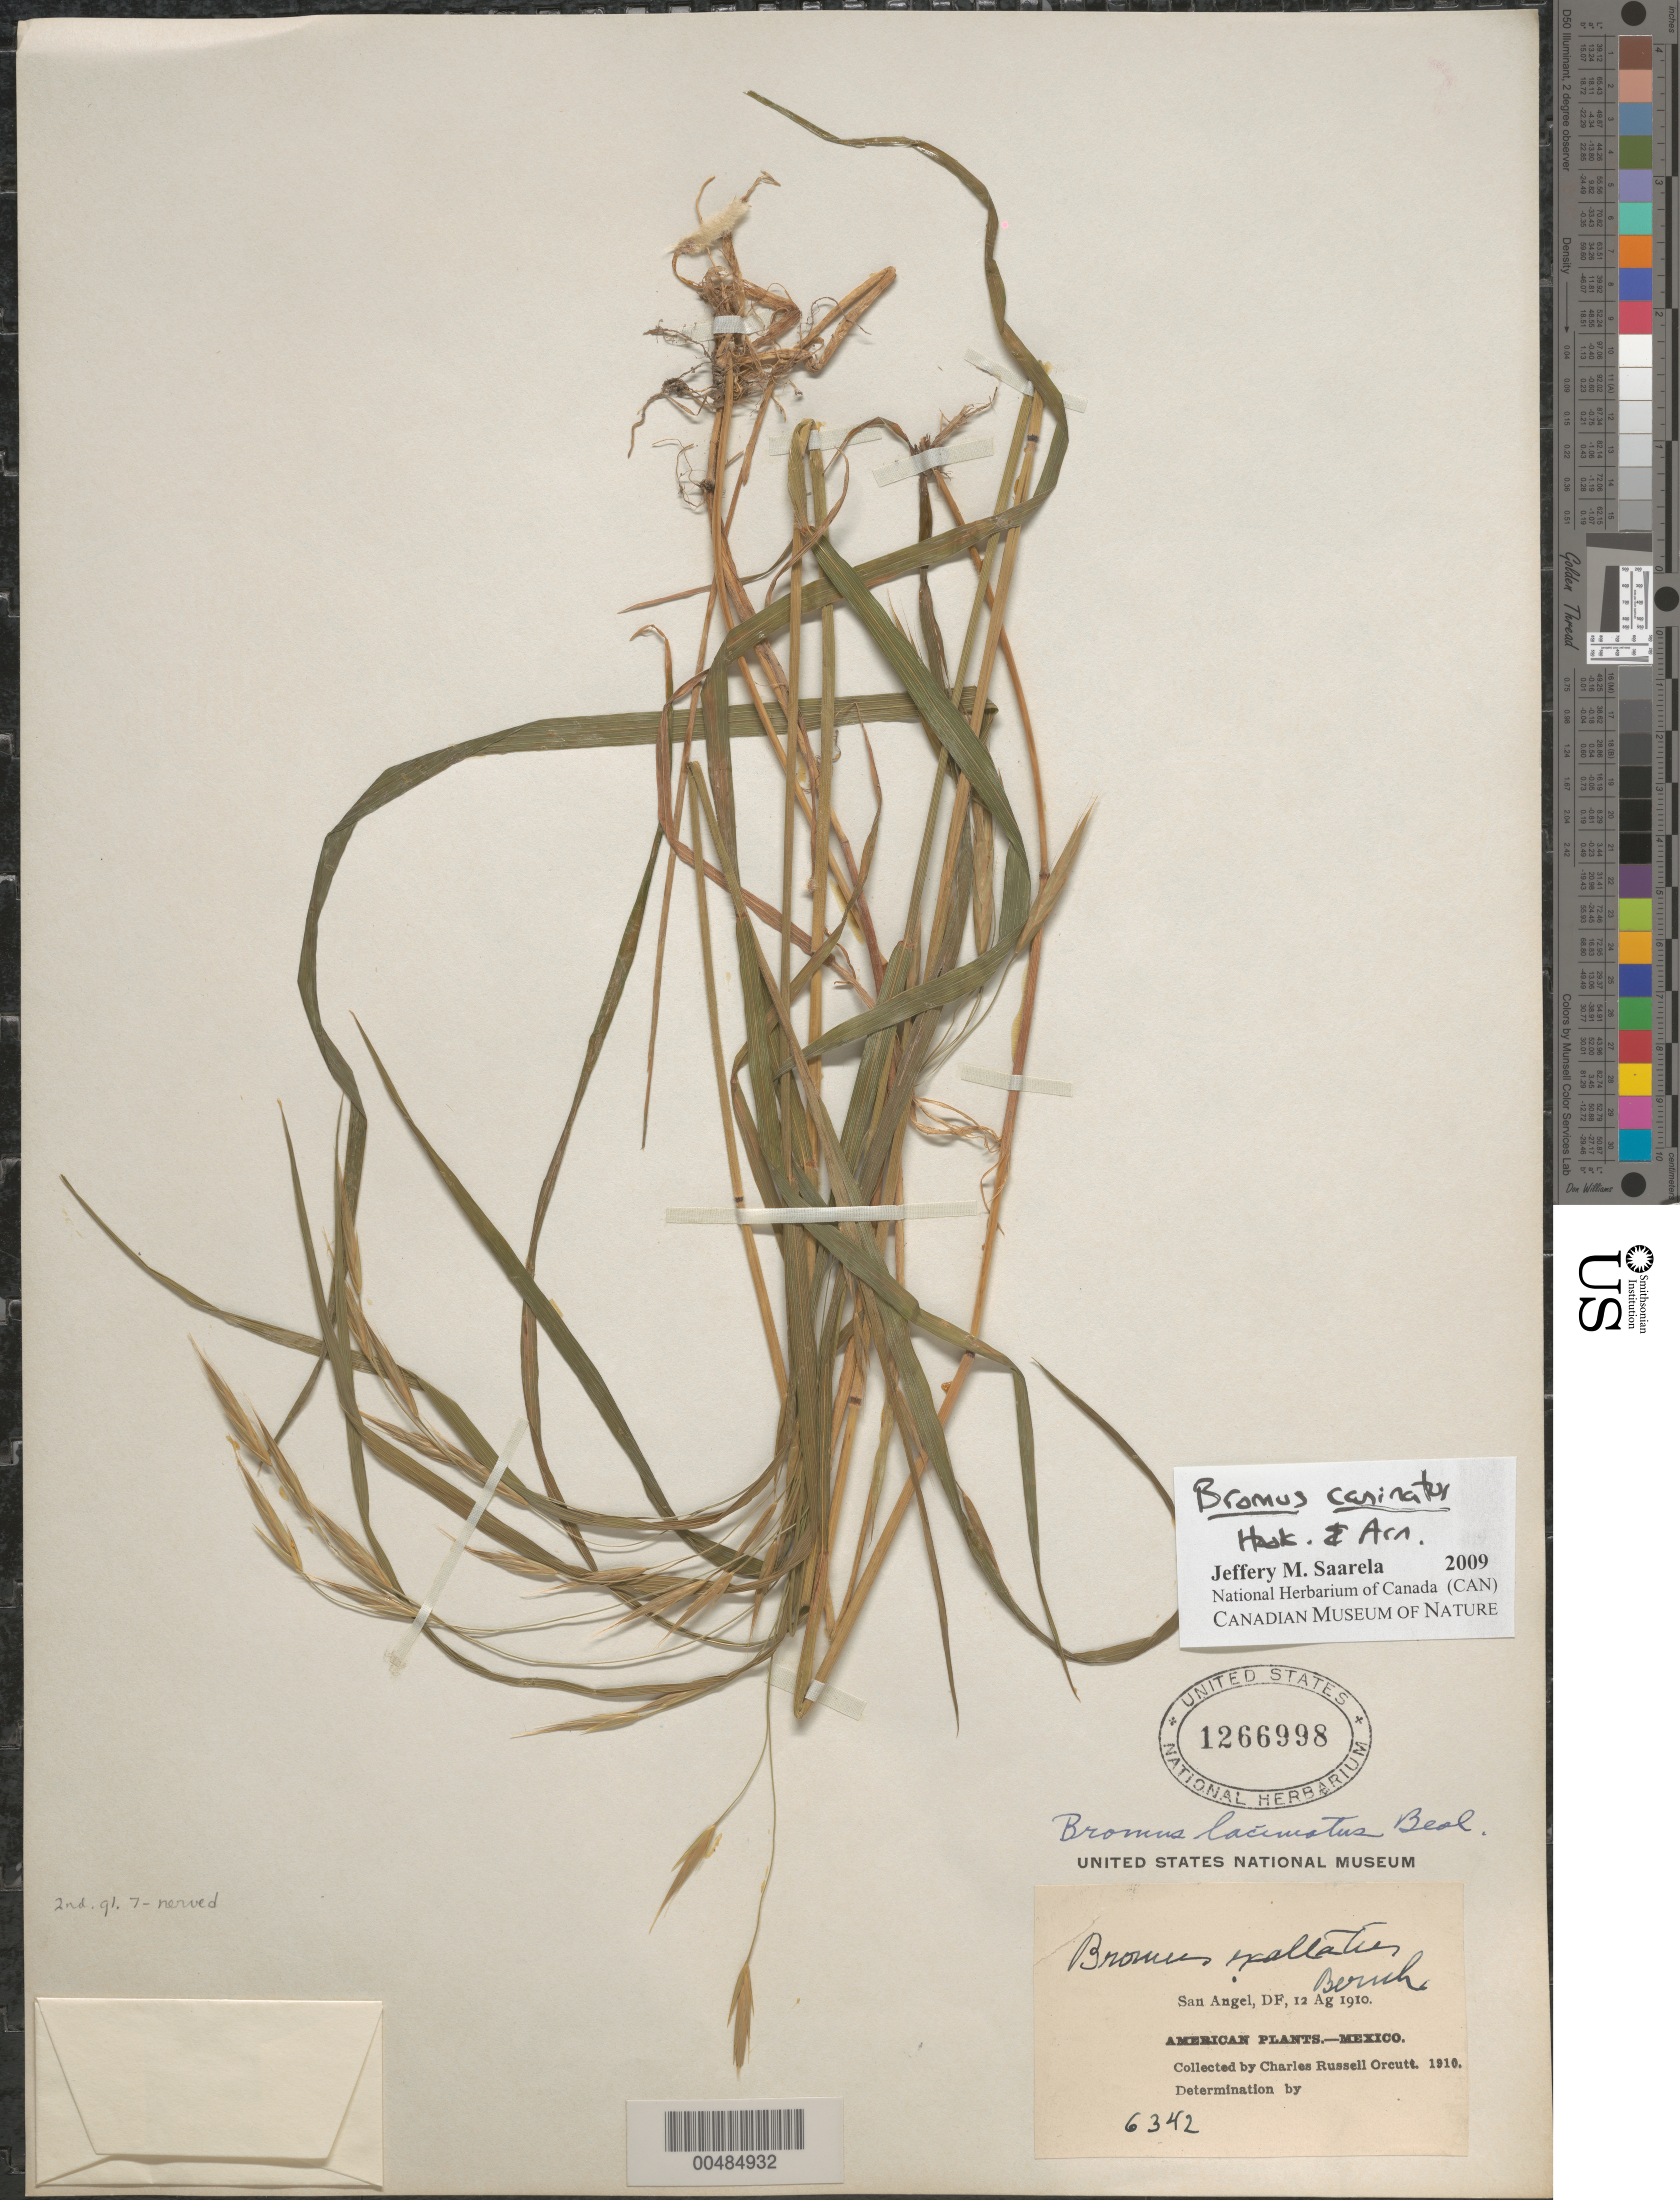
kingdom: Plantae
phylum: Tracheophyta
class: Liliopsida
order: Poales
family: Poaceae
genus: Bromus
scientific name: Bromus carinatus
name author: Hook. & Arn.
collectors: C. R. Orcutt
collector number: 6342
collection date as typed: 12 Aug 1910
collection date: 1910-08-12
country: Mexico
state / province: Distrito Federal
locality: San Angel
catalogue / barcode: US 1266998